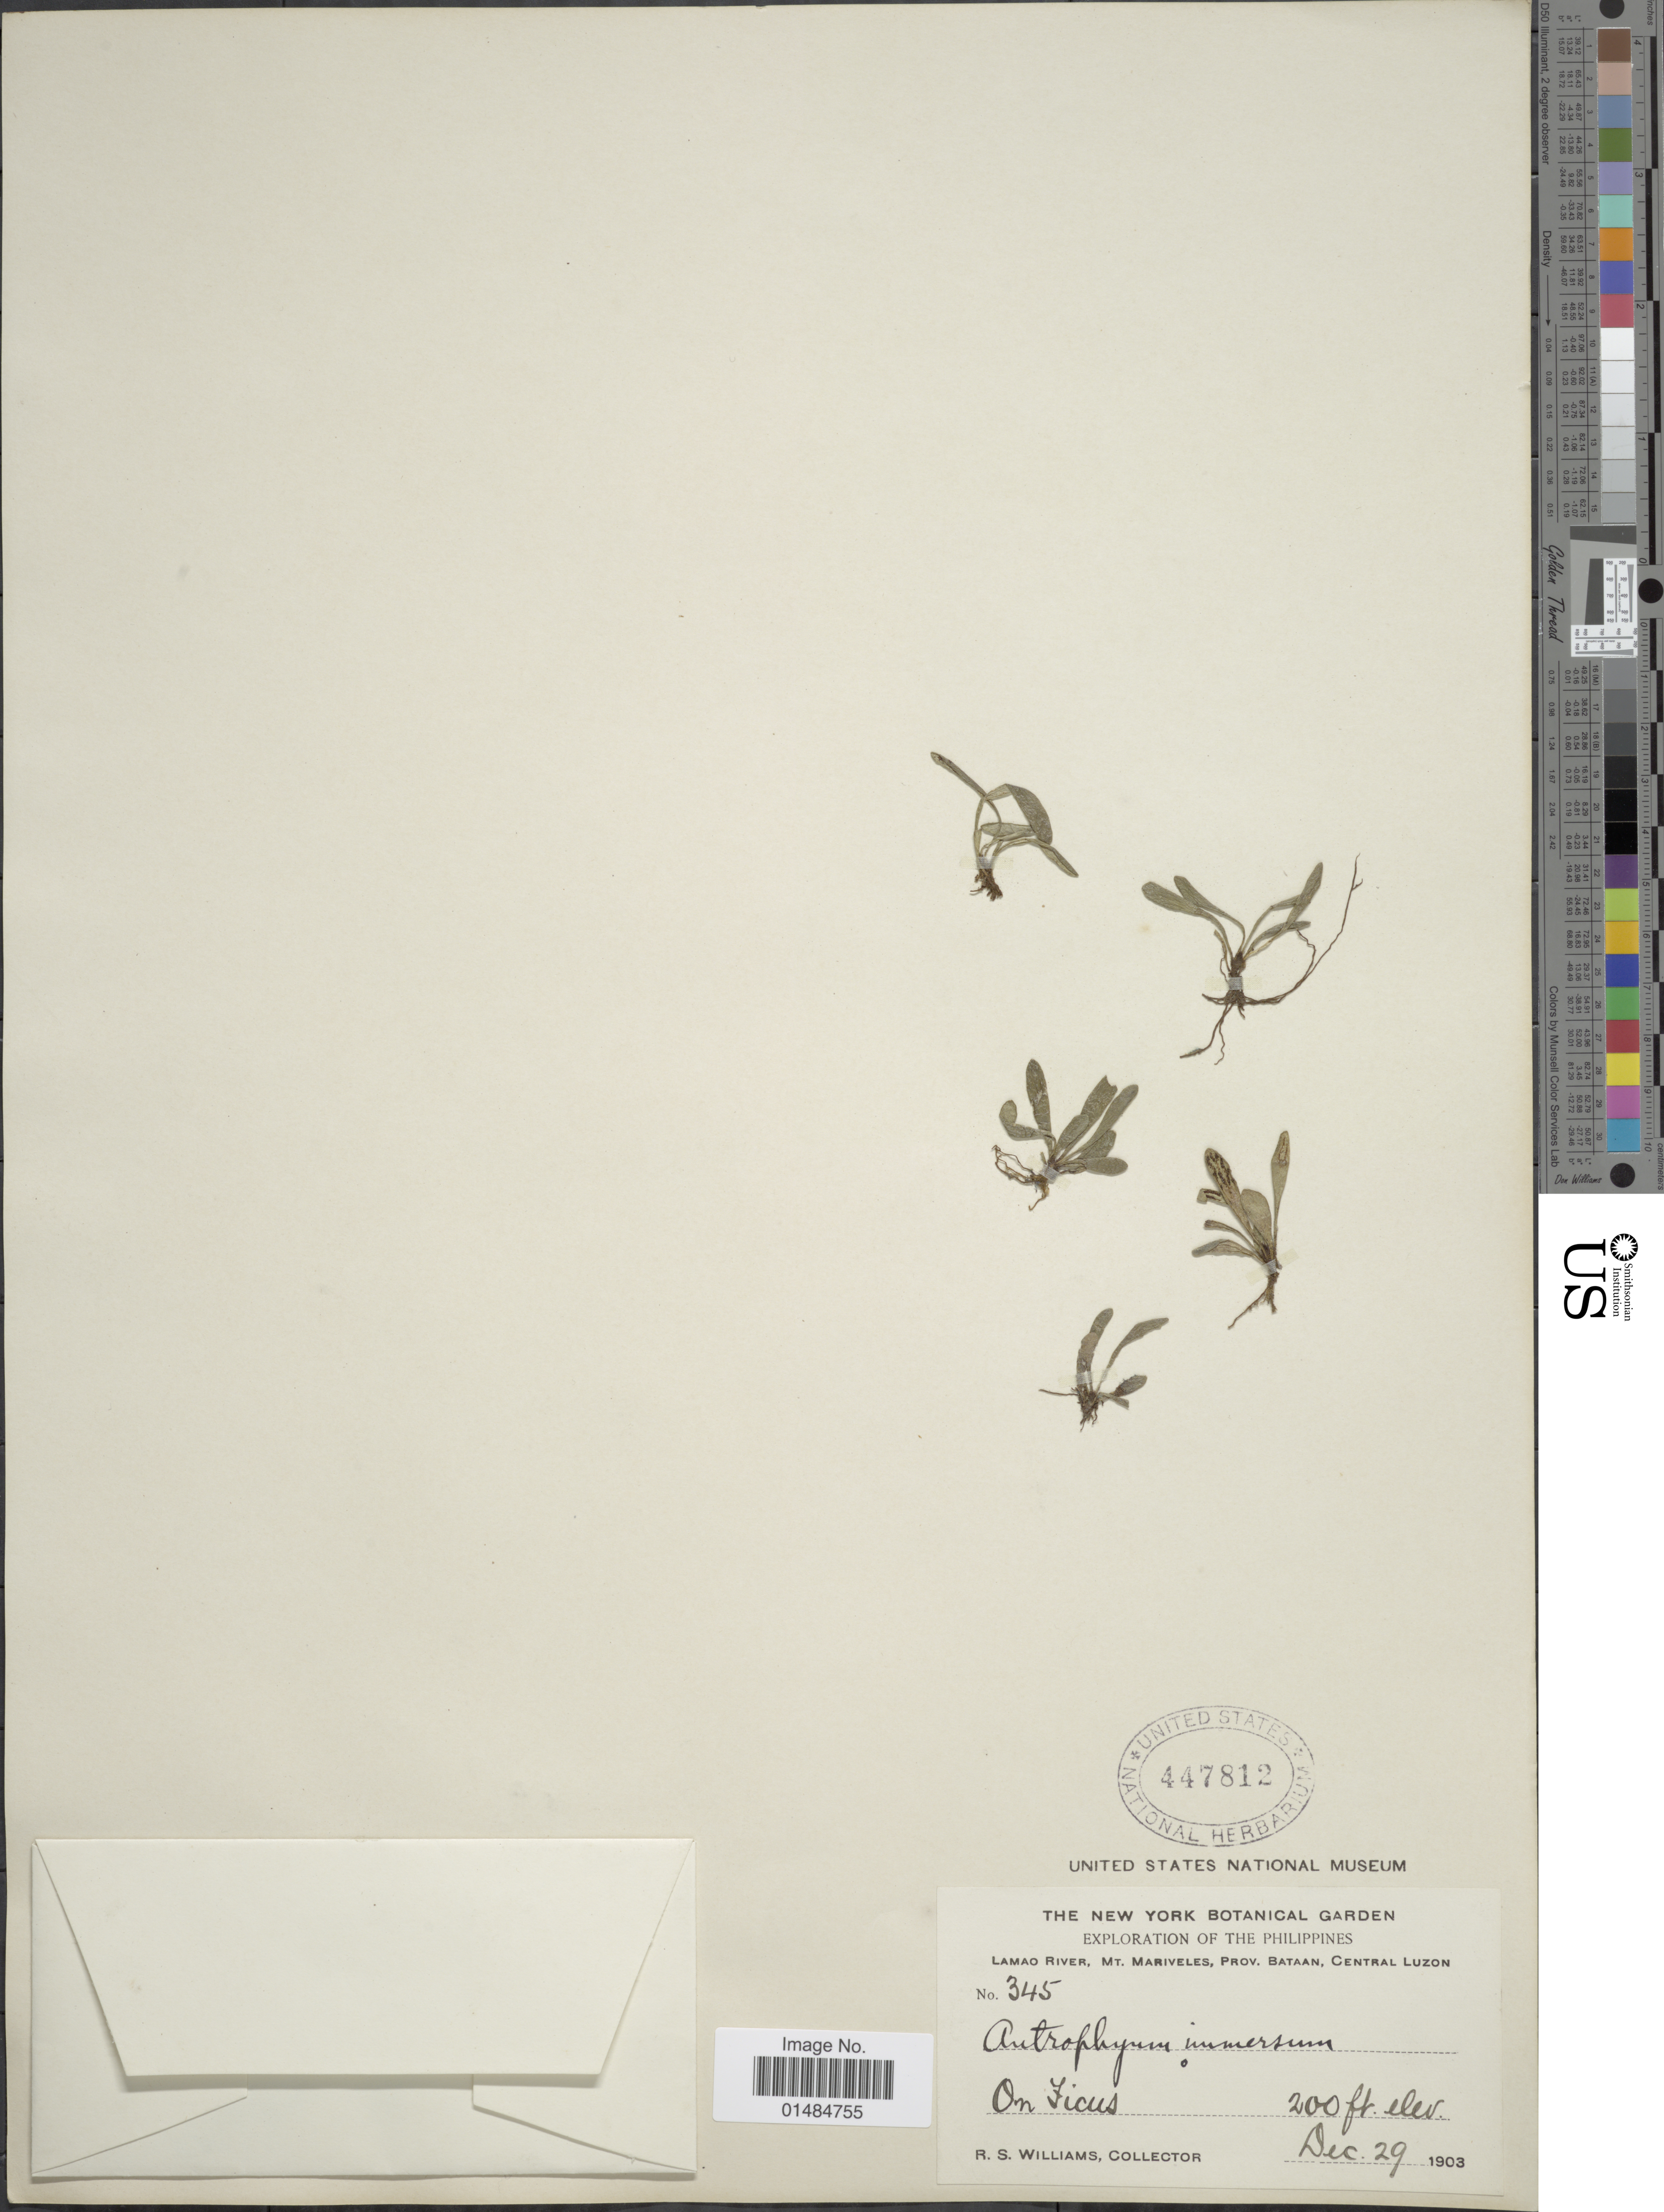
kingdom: Plantae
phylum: Tracheophyta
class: Polypodiopsida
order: Polypodiales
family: Pteridaceae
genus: Antrophyum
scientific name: Antrophyum immersum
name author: (Bory ex Willd.) Mett.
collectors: R. S. Williams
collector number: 345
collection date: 1903-12-29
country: Philippines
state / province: Central Luzon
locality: Lamao River, Mt. Mariveles, Prov. Bataan, Central Luzon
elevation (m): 61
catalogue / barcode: US 447812